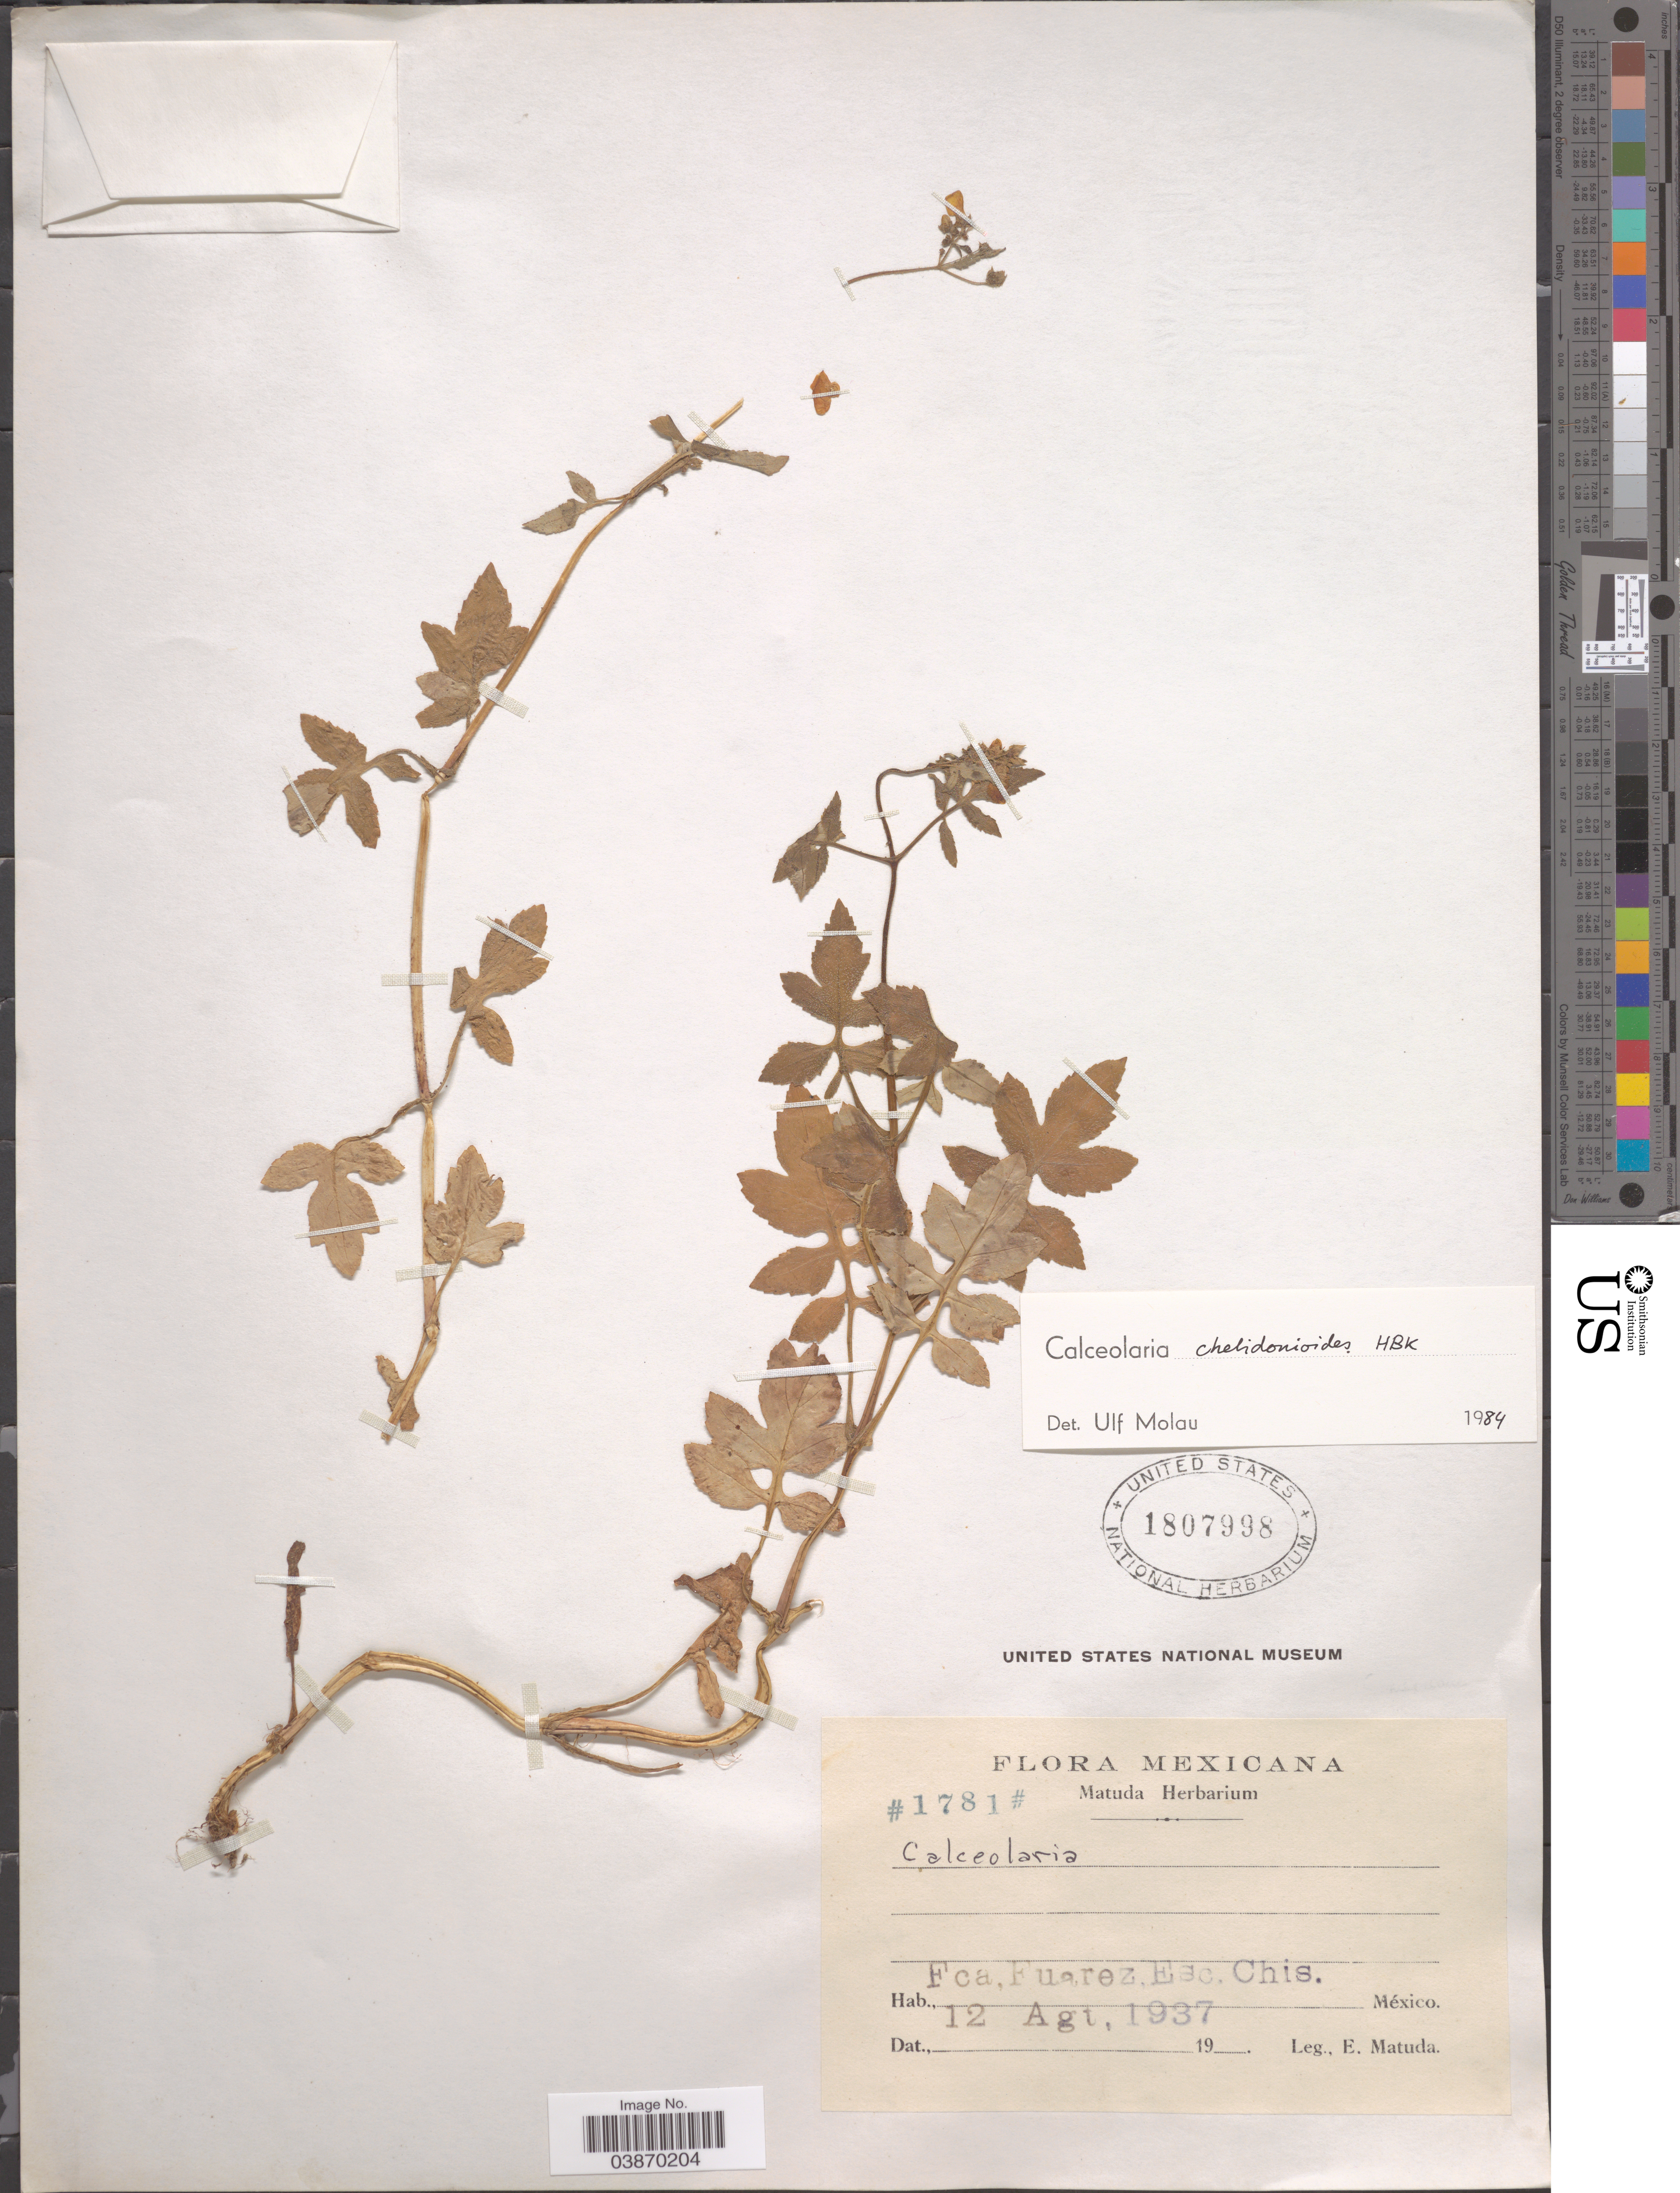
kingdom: Plantae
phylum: Tracheophyta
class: Magnoliopsida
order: Lamiales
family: Calceolariaceae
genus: Calceolaria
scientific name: Calceolaria chelidonioides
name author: Kunth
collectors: E. Matuda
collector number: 1781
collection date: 1937-08-12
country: Mexico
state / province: Chiapas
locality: Fca, Fuarez, Esc. Chis.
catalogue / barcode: US 1807998